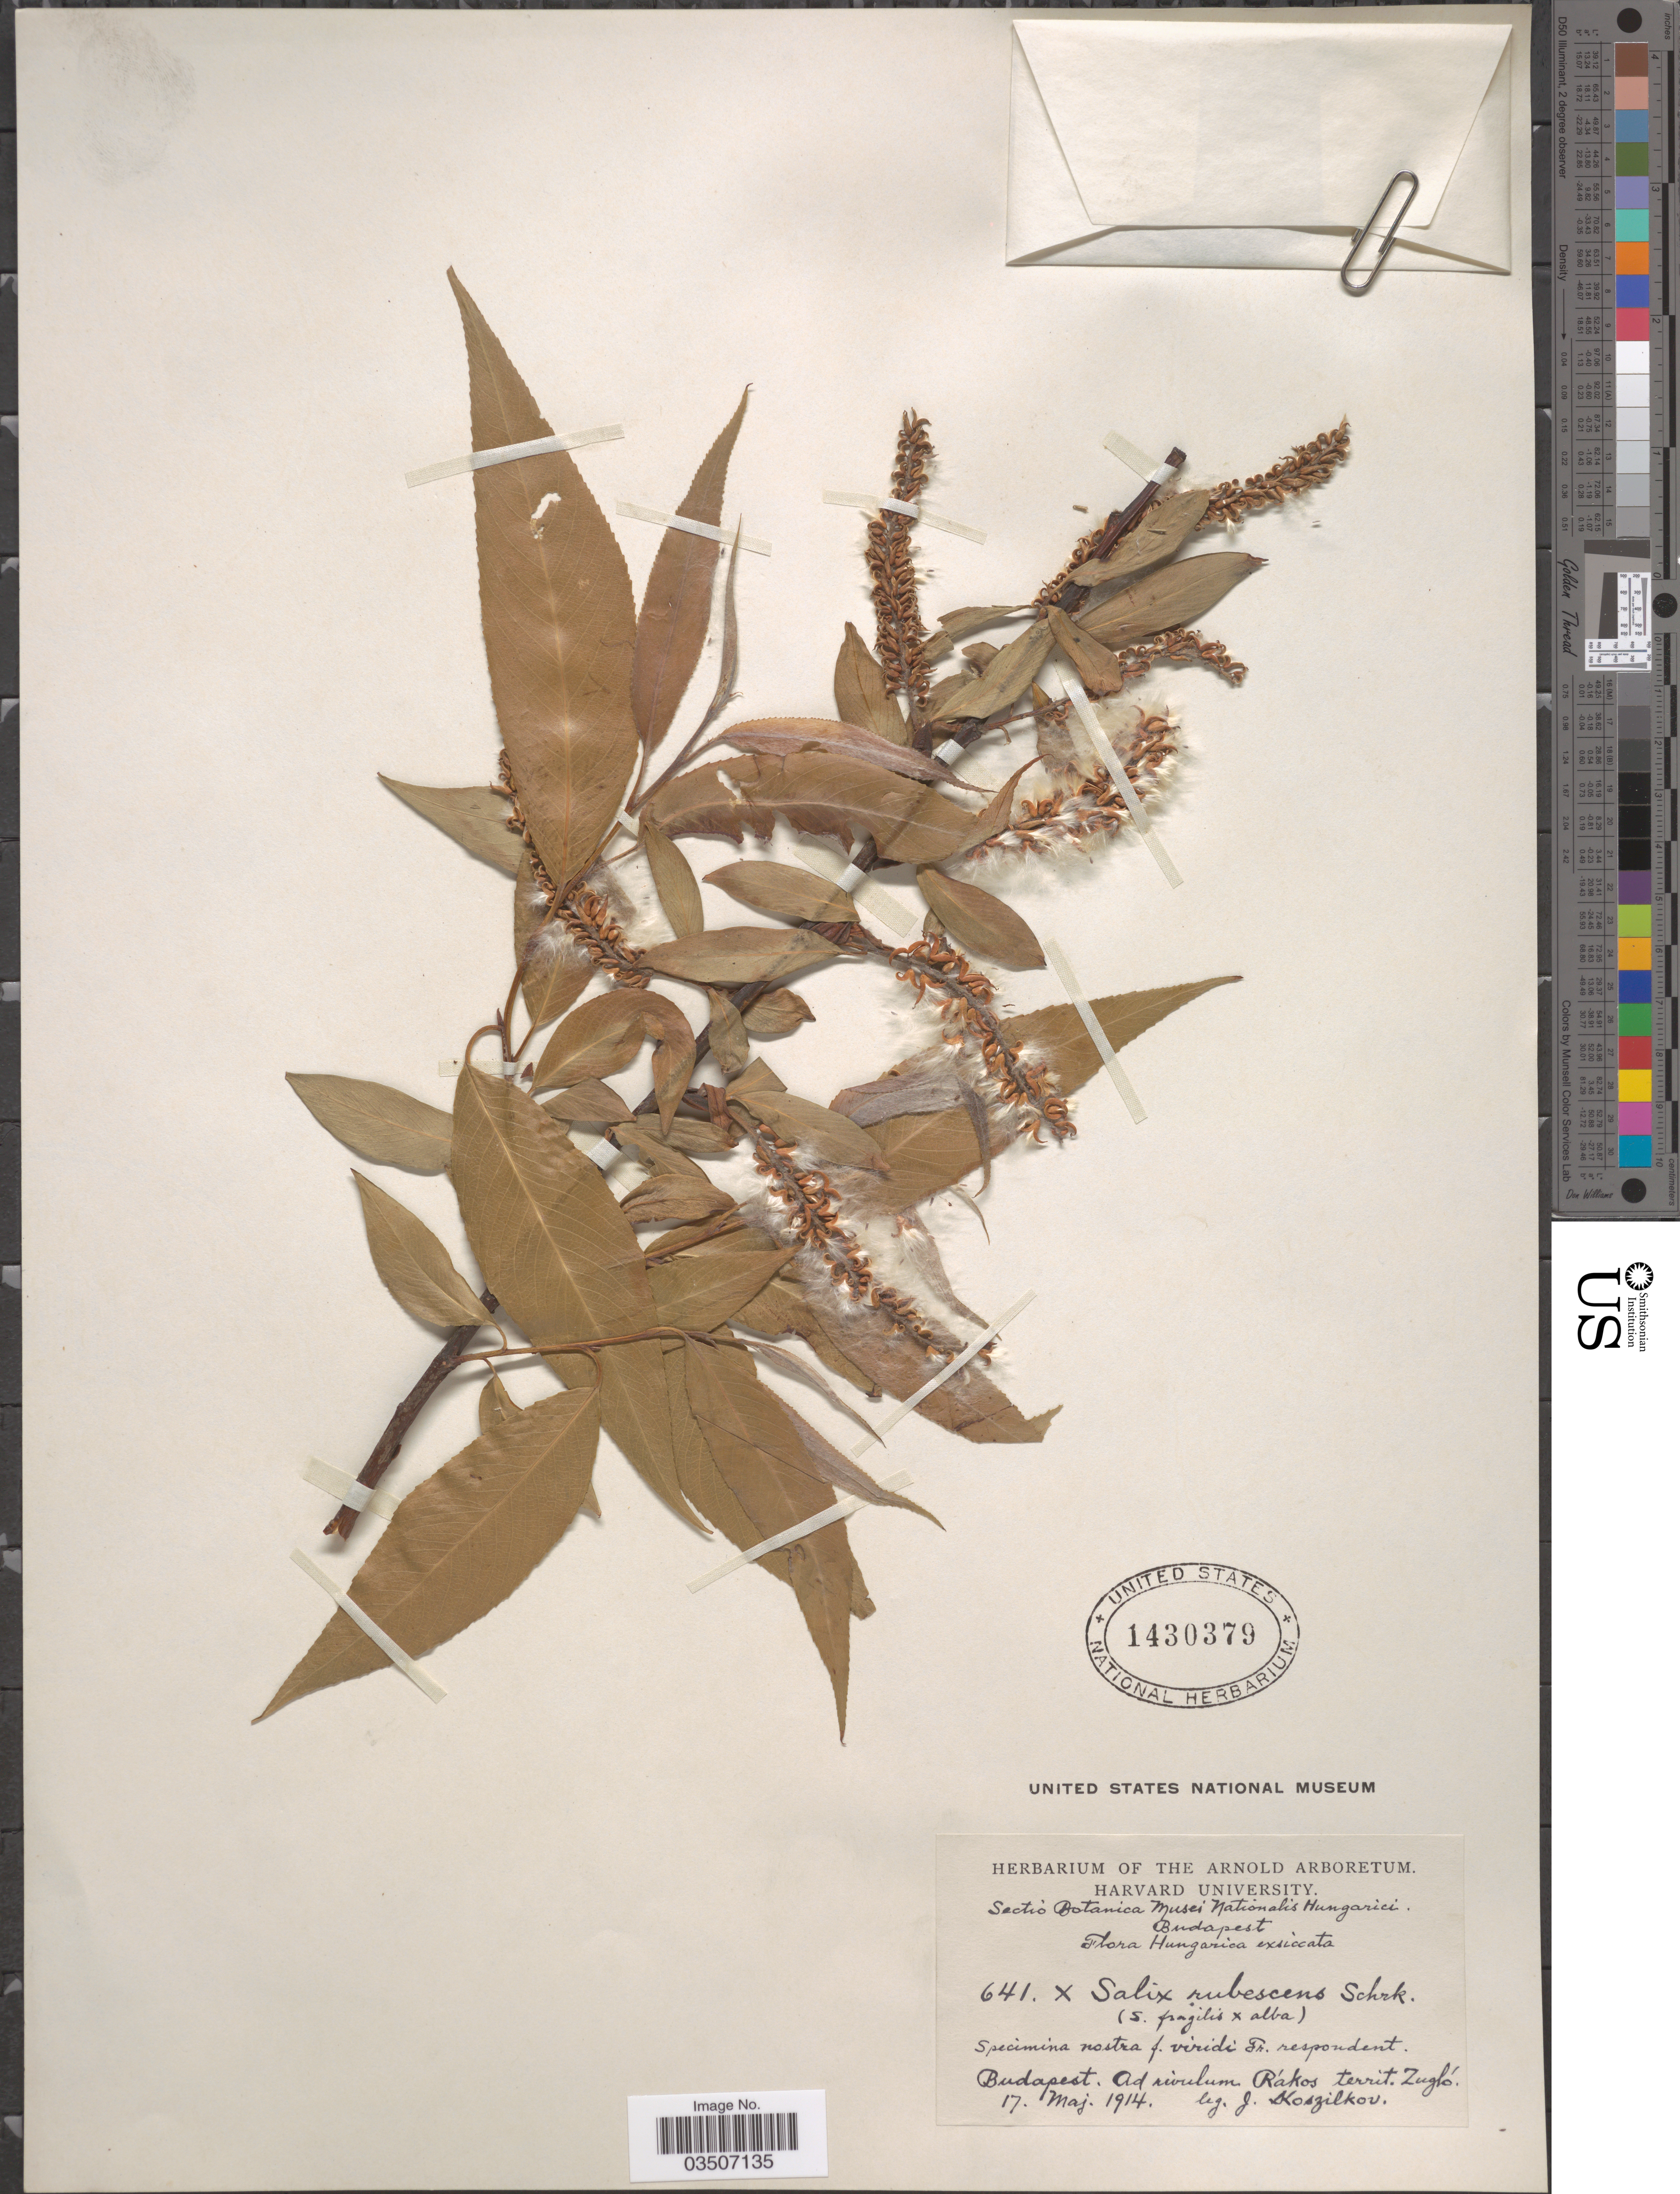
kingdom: Plantae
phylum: Tracheophyta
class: Magnoliopsida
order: Malpighiales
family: Salicaceae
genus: Salix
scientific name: Salix rubescens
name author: Schrank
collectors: J. Koszilkov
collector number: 641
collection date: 1914-05-17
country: Hungary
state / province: Budapest, Capital District of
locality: Budapest. Ad rivulum Rákos territ. Zugló.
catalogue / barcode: US 1430379